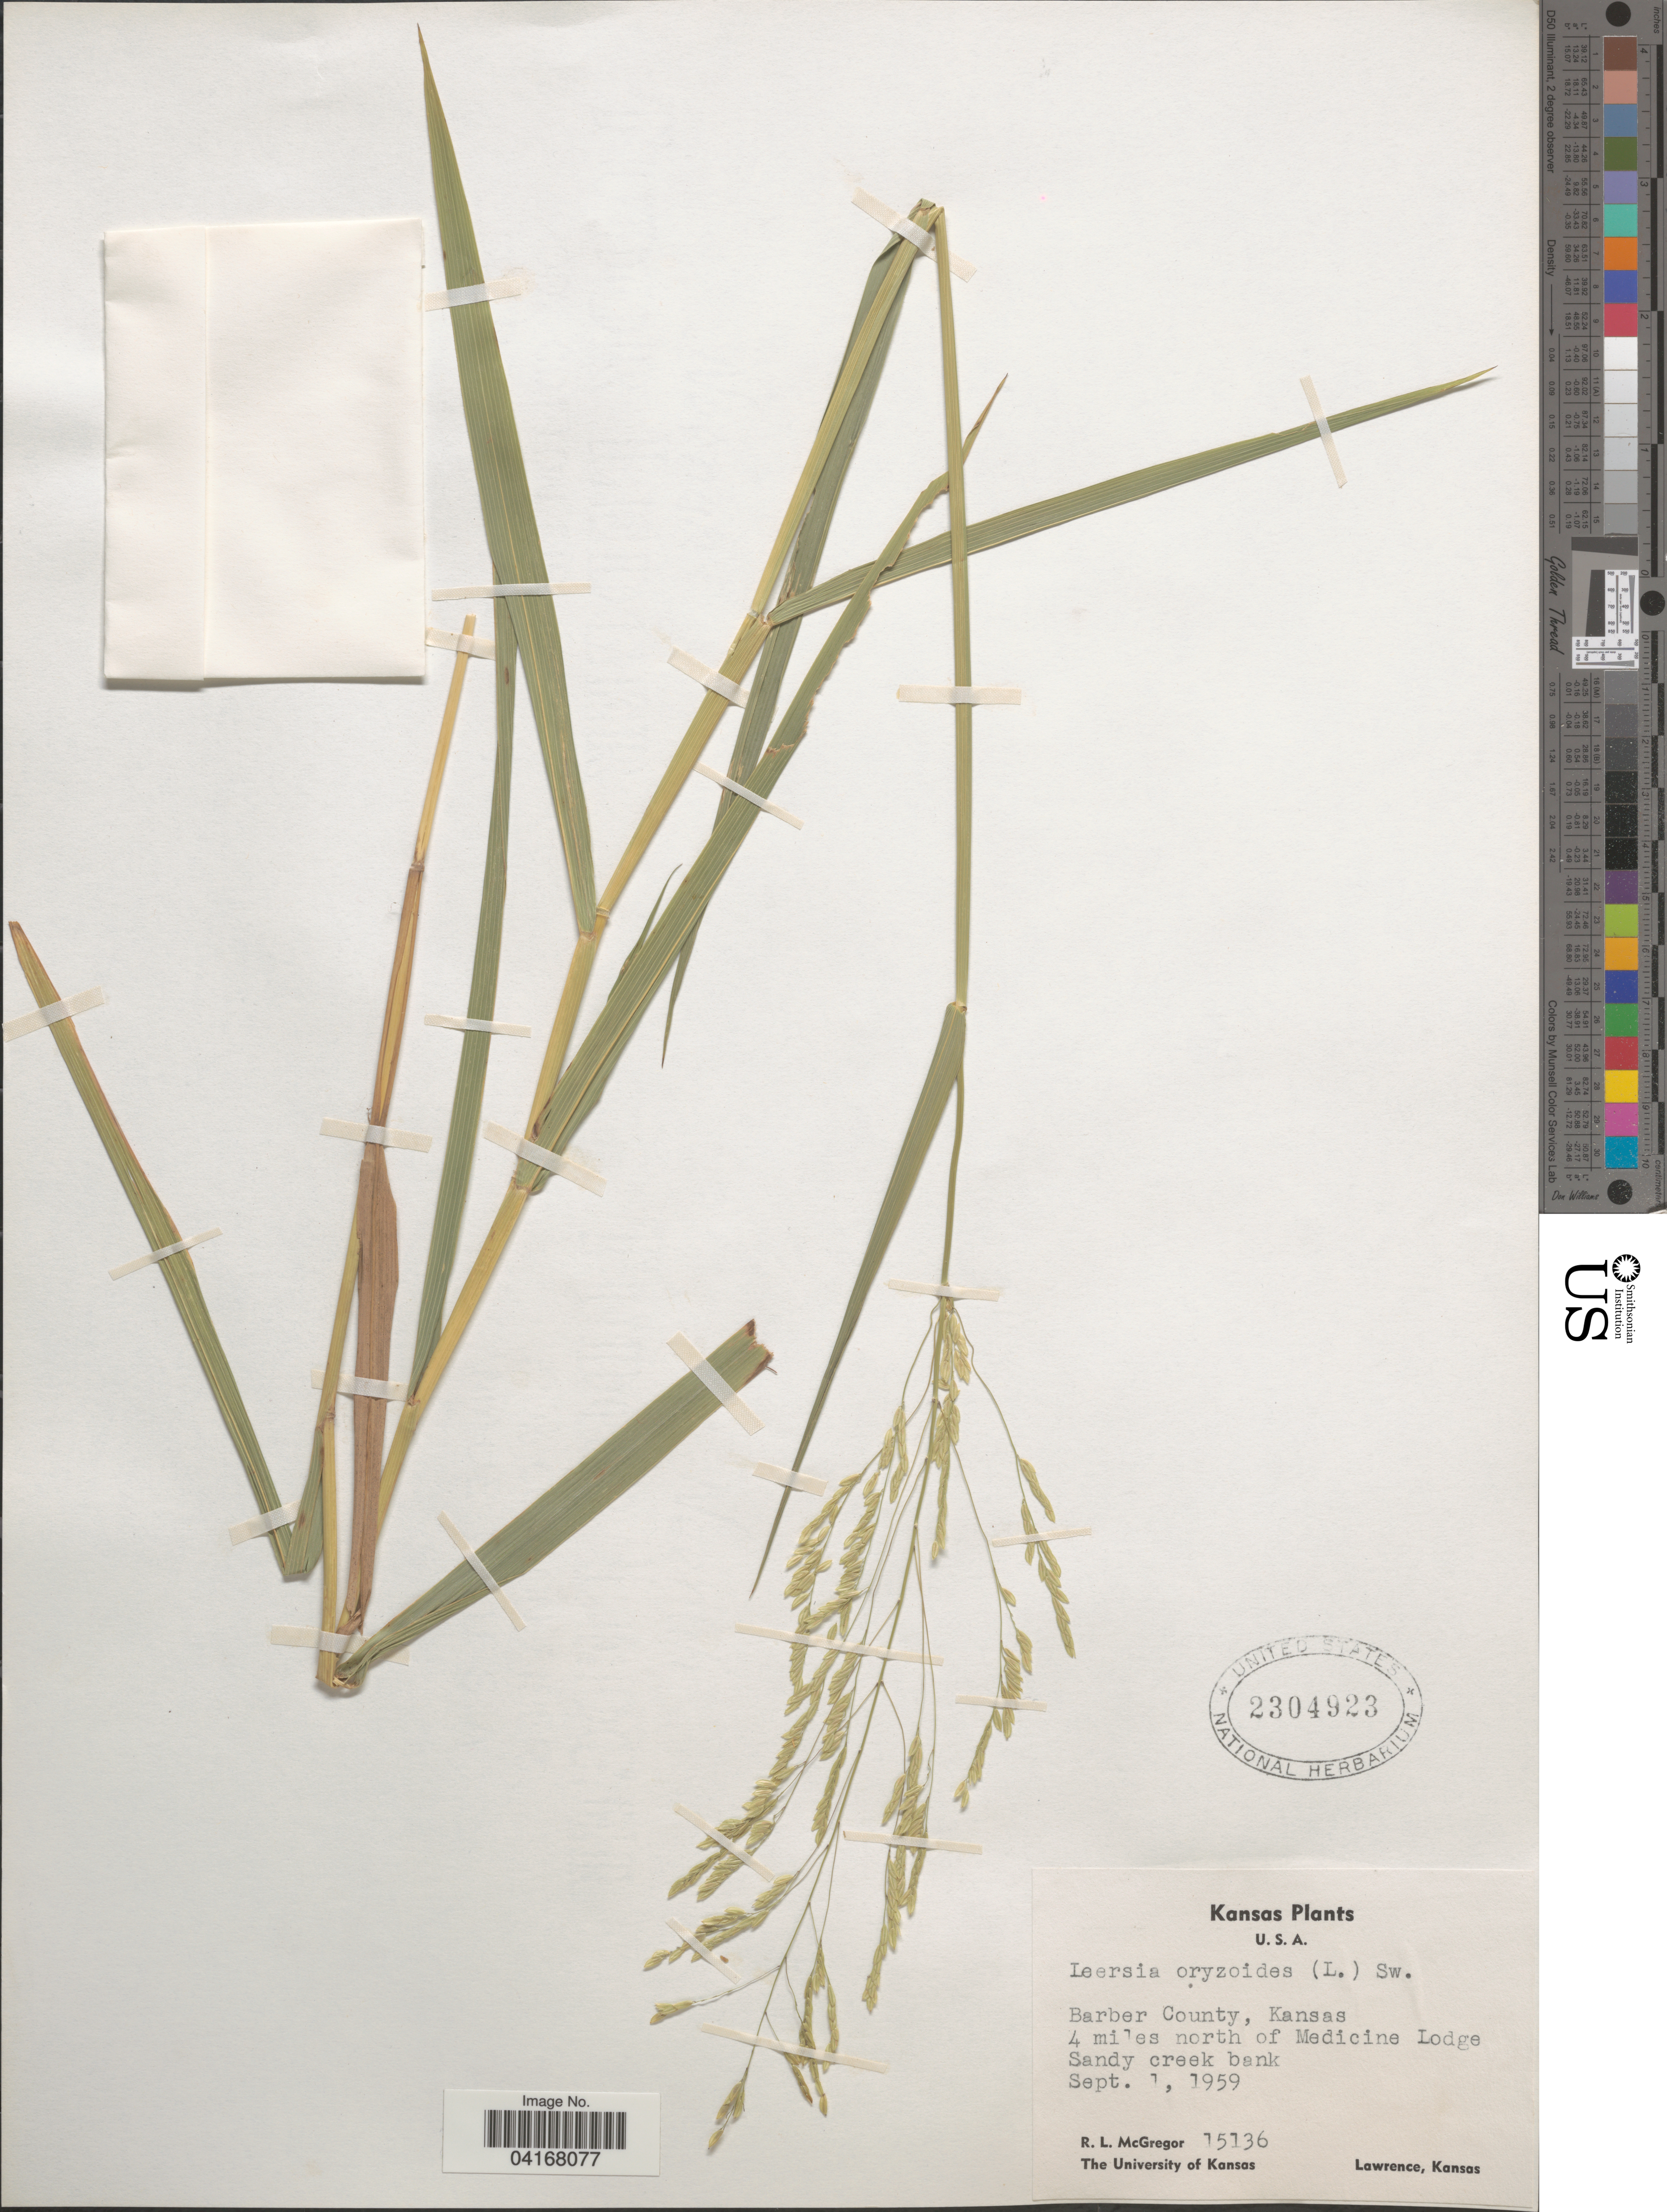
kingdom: Plantae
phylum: Tracheophyta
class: Liliopsida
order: Poales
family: Poaceae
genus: Leersia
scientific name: Leersia oryzoides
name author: (L.) Sw.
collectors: R. McGregor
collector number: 15136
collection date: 1959-09-01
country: United States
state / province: Kansas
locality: Barber County. 4 miles north of Medicine Lodge.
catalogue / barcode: US 2304923